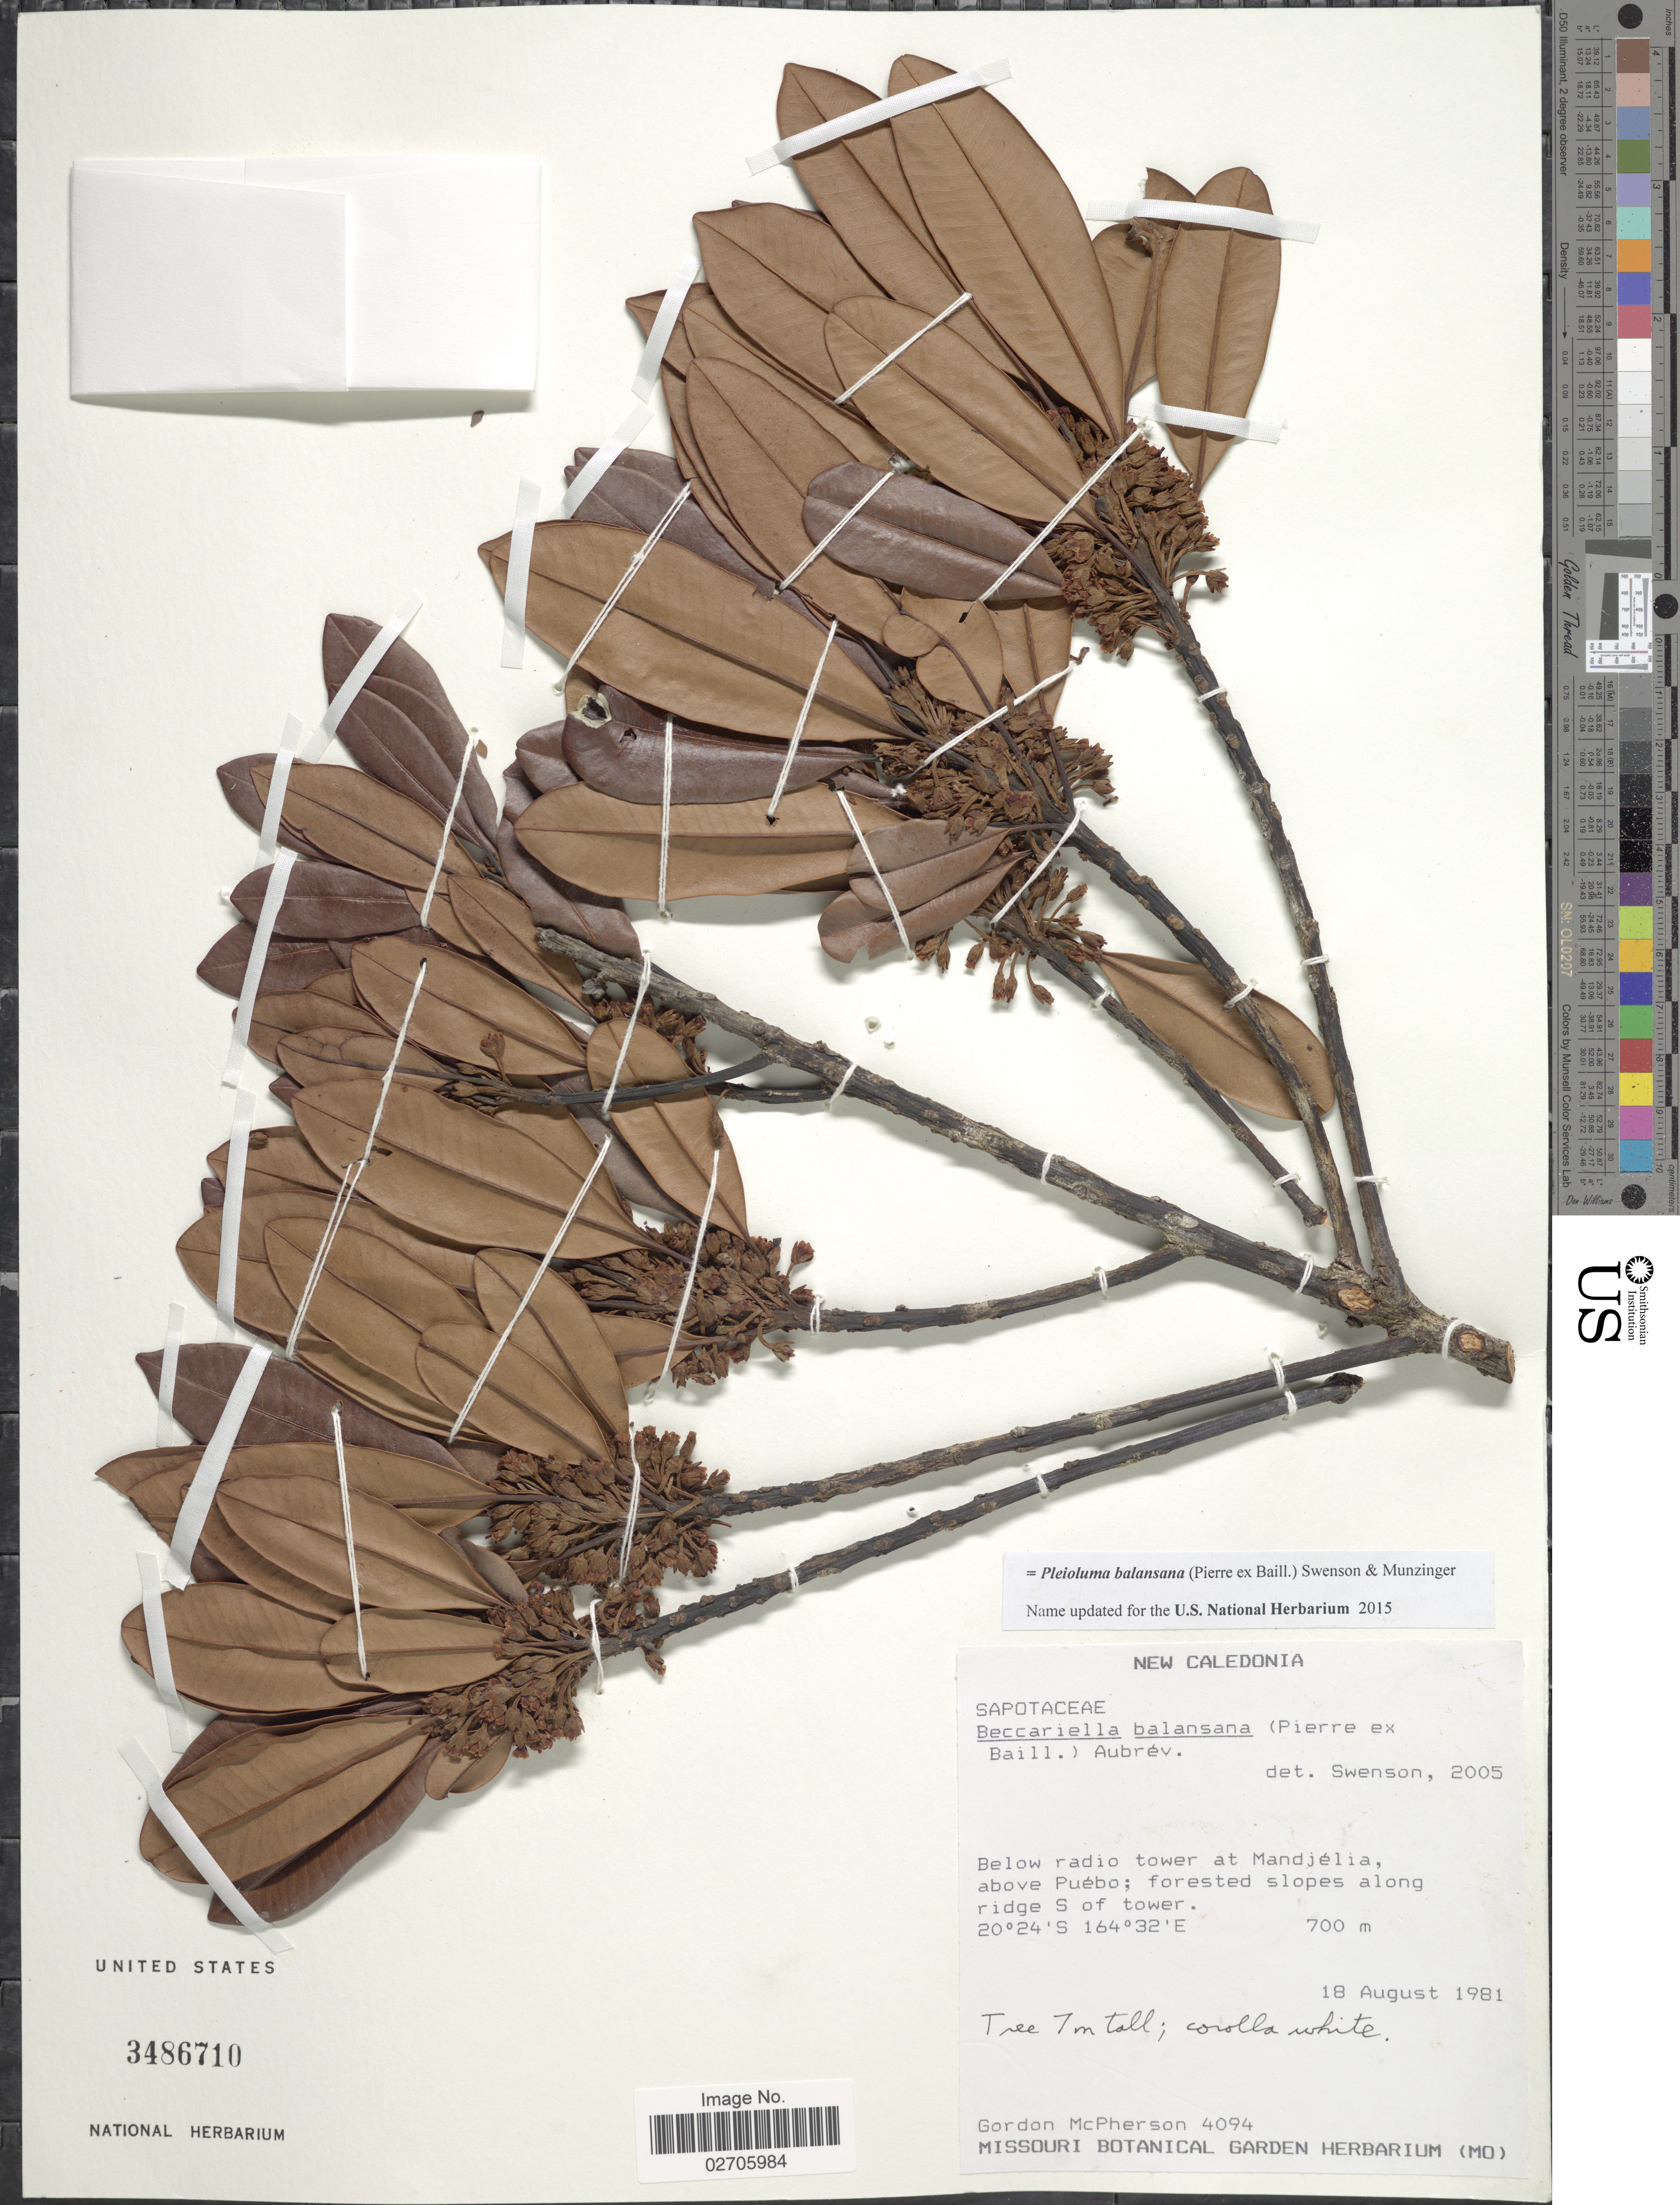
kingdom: Plantae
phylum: Tracheophyta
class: Magnoliopsida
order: Ericales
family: Sapotaceae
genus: Pleioluma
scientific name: Pleioluma balansana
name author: (Baill.) Swenson & Munzinger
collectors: G. D. McPherson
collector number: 4094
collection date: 1981-08-18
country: New Caledonia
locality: Below radio tower at Mandélia, above Puébo; forested slopes along ridge S of tower.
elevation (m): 700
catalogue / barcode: US 3486710